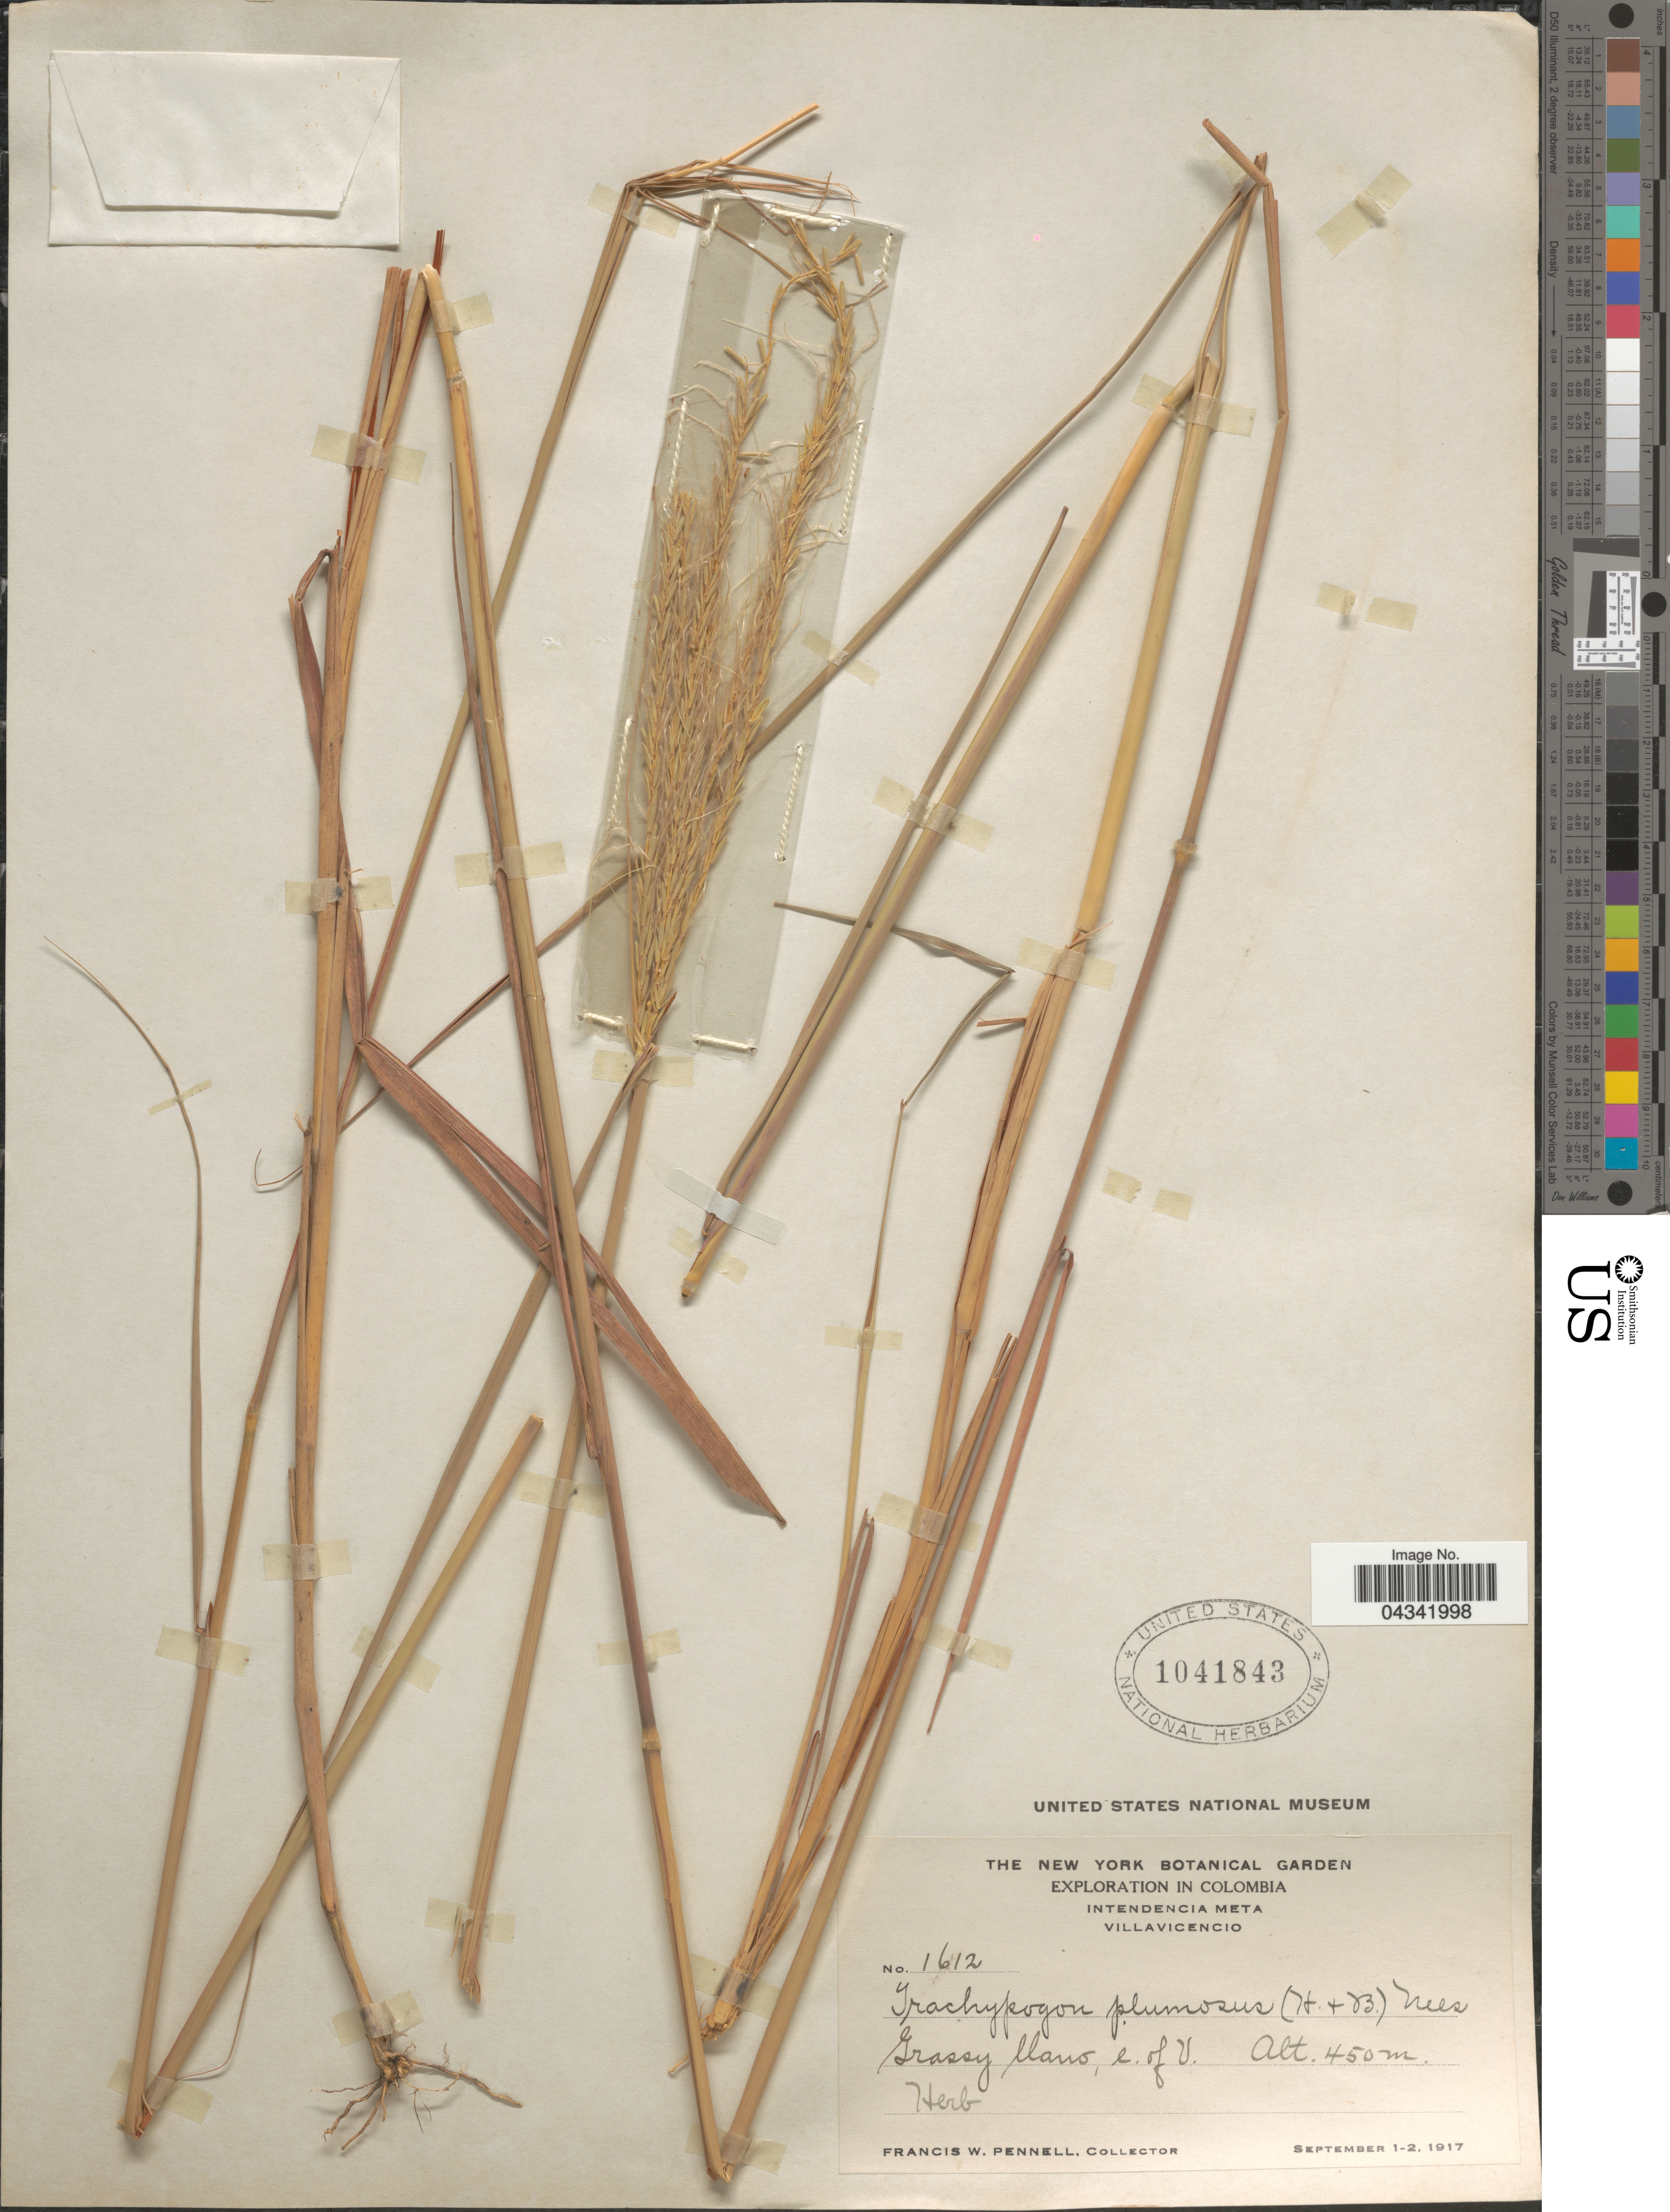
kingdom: Plantae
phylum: Tracheophyta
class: Liliopsida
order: Poales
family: Poaceae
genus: Trachypogon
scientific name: Trachypogon spicatus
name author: (L. f.) Kuntze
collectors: F. W. Pennell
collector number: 1612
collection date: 1917-09-01/1917-09-02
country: Colombia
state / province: Meta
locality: Exploration in Colombia. Intendencia Meta. Villavicencio. Grassy llano, e. of V.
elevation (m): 450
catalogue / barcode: US 1041843